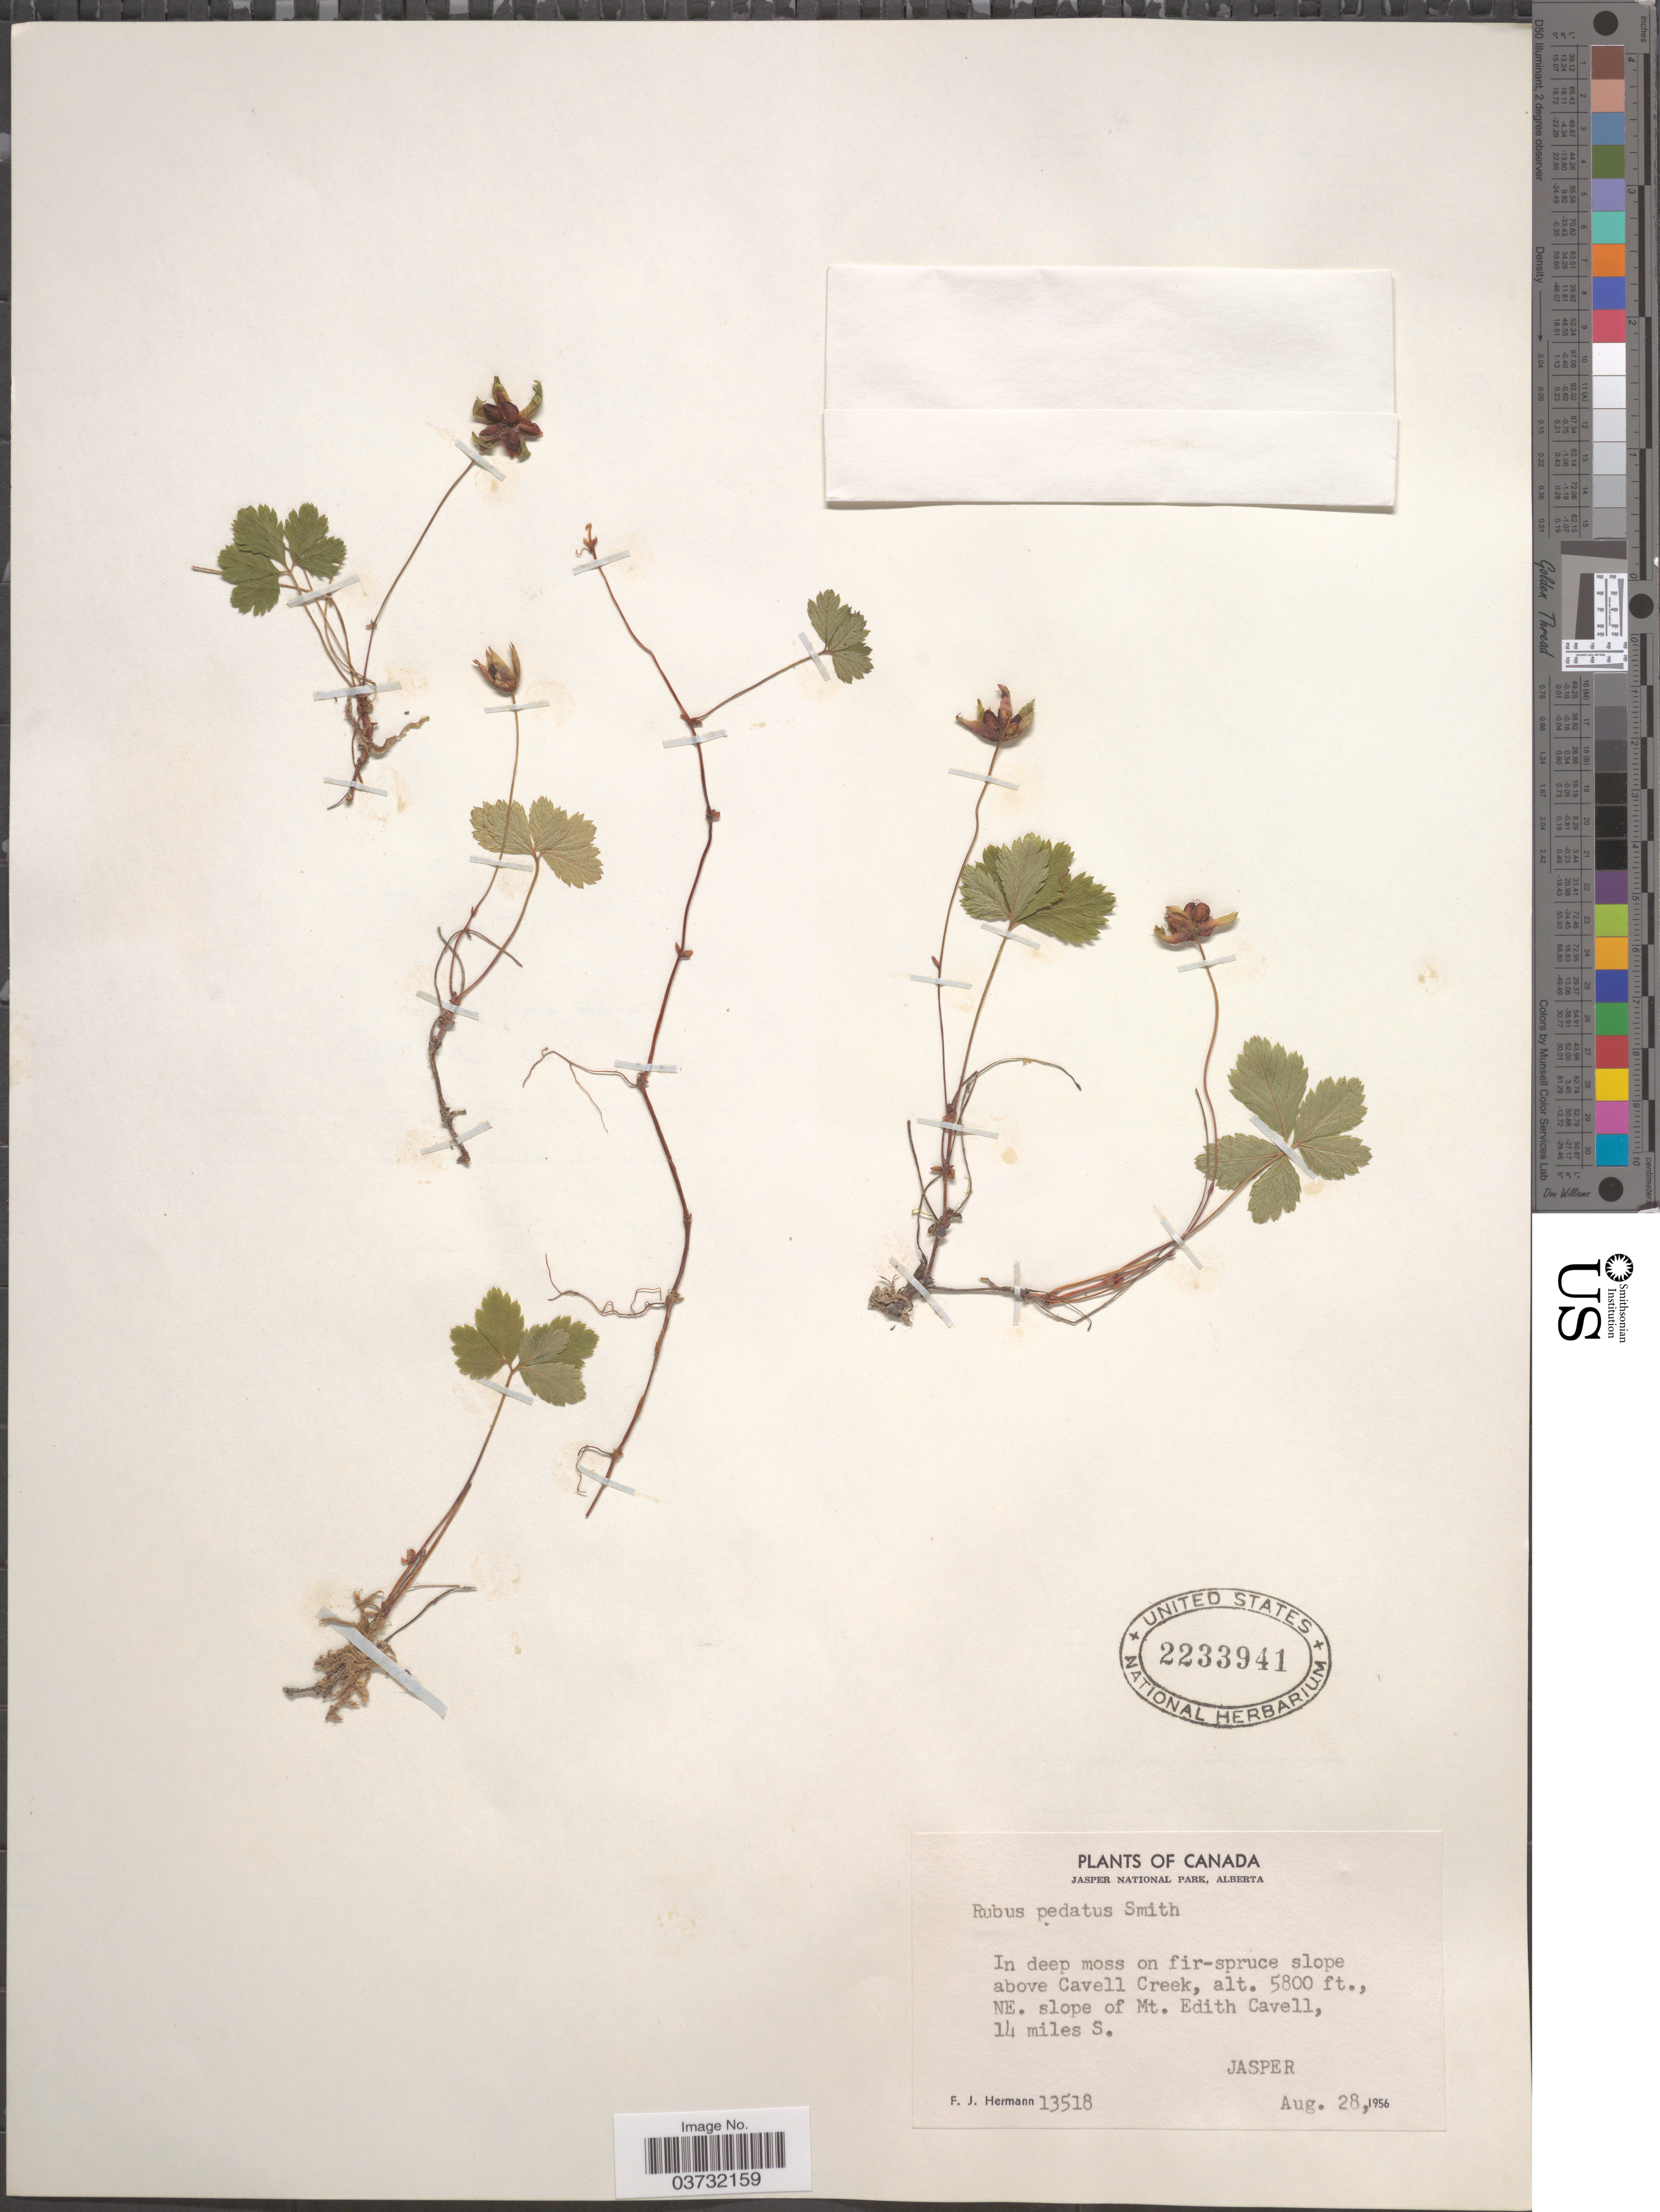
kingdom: Plantae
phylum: Tracheophyta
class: Magnoliopsida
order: Rosales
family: Rosaceae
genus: Rubus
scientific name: Rubus pedatus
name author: Sm.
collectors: F. J. Hermann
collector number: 13518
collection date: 1956-08-28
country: Canada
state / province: Alberta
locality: Jasper National Park. Above Cavell Creek, NE. slope of Mt. Edith Cavell, 14 miles S. Jasper.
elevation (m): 1768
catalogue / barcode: US 2233941